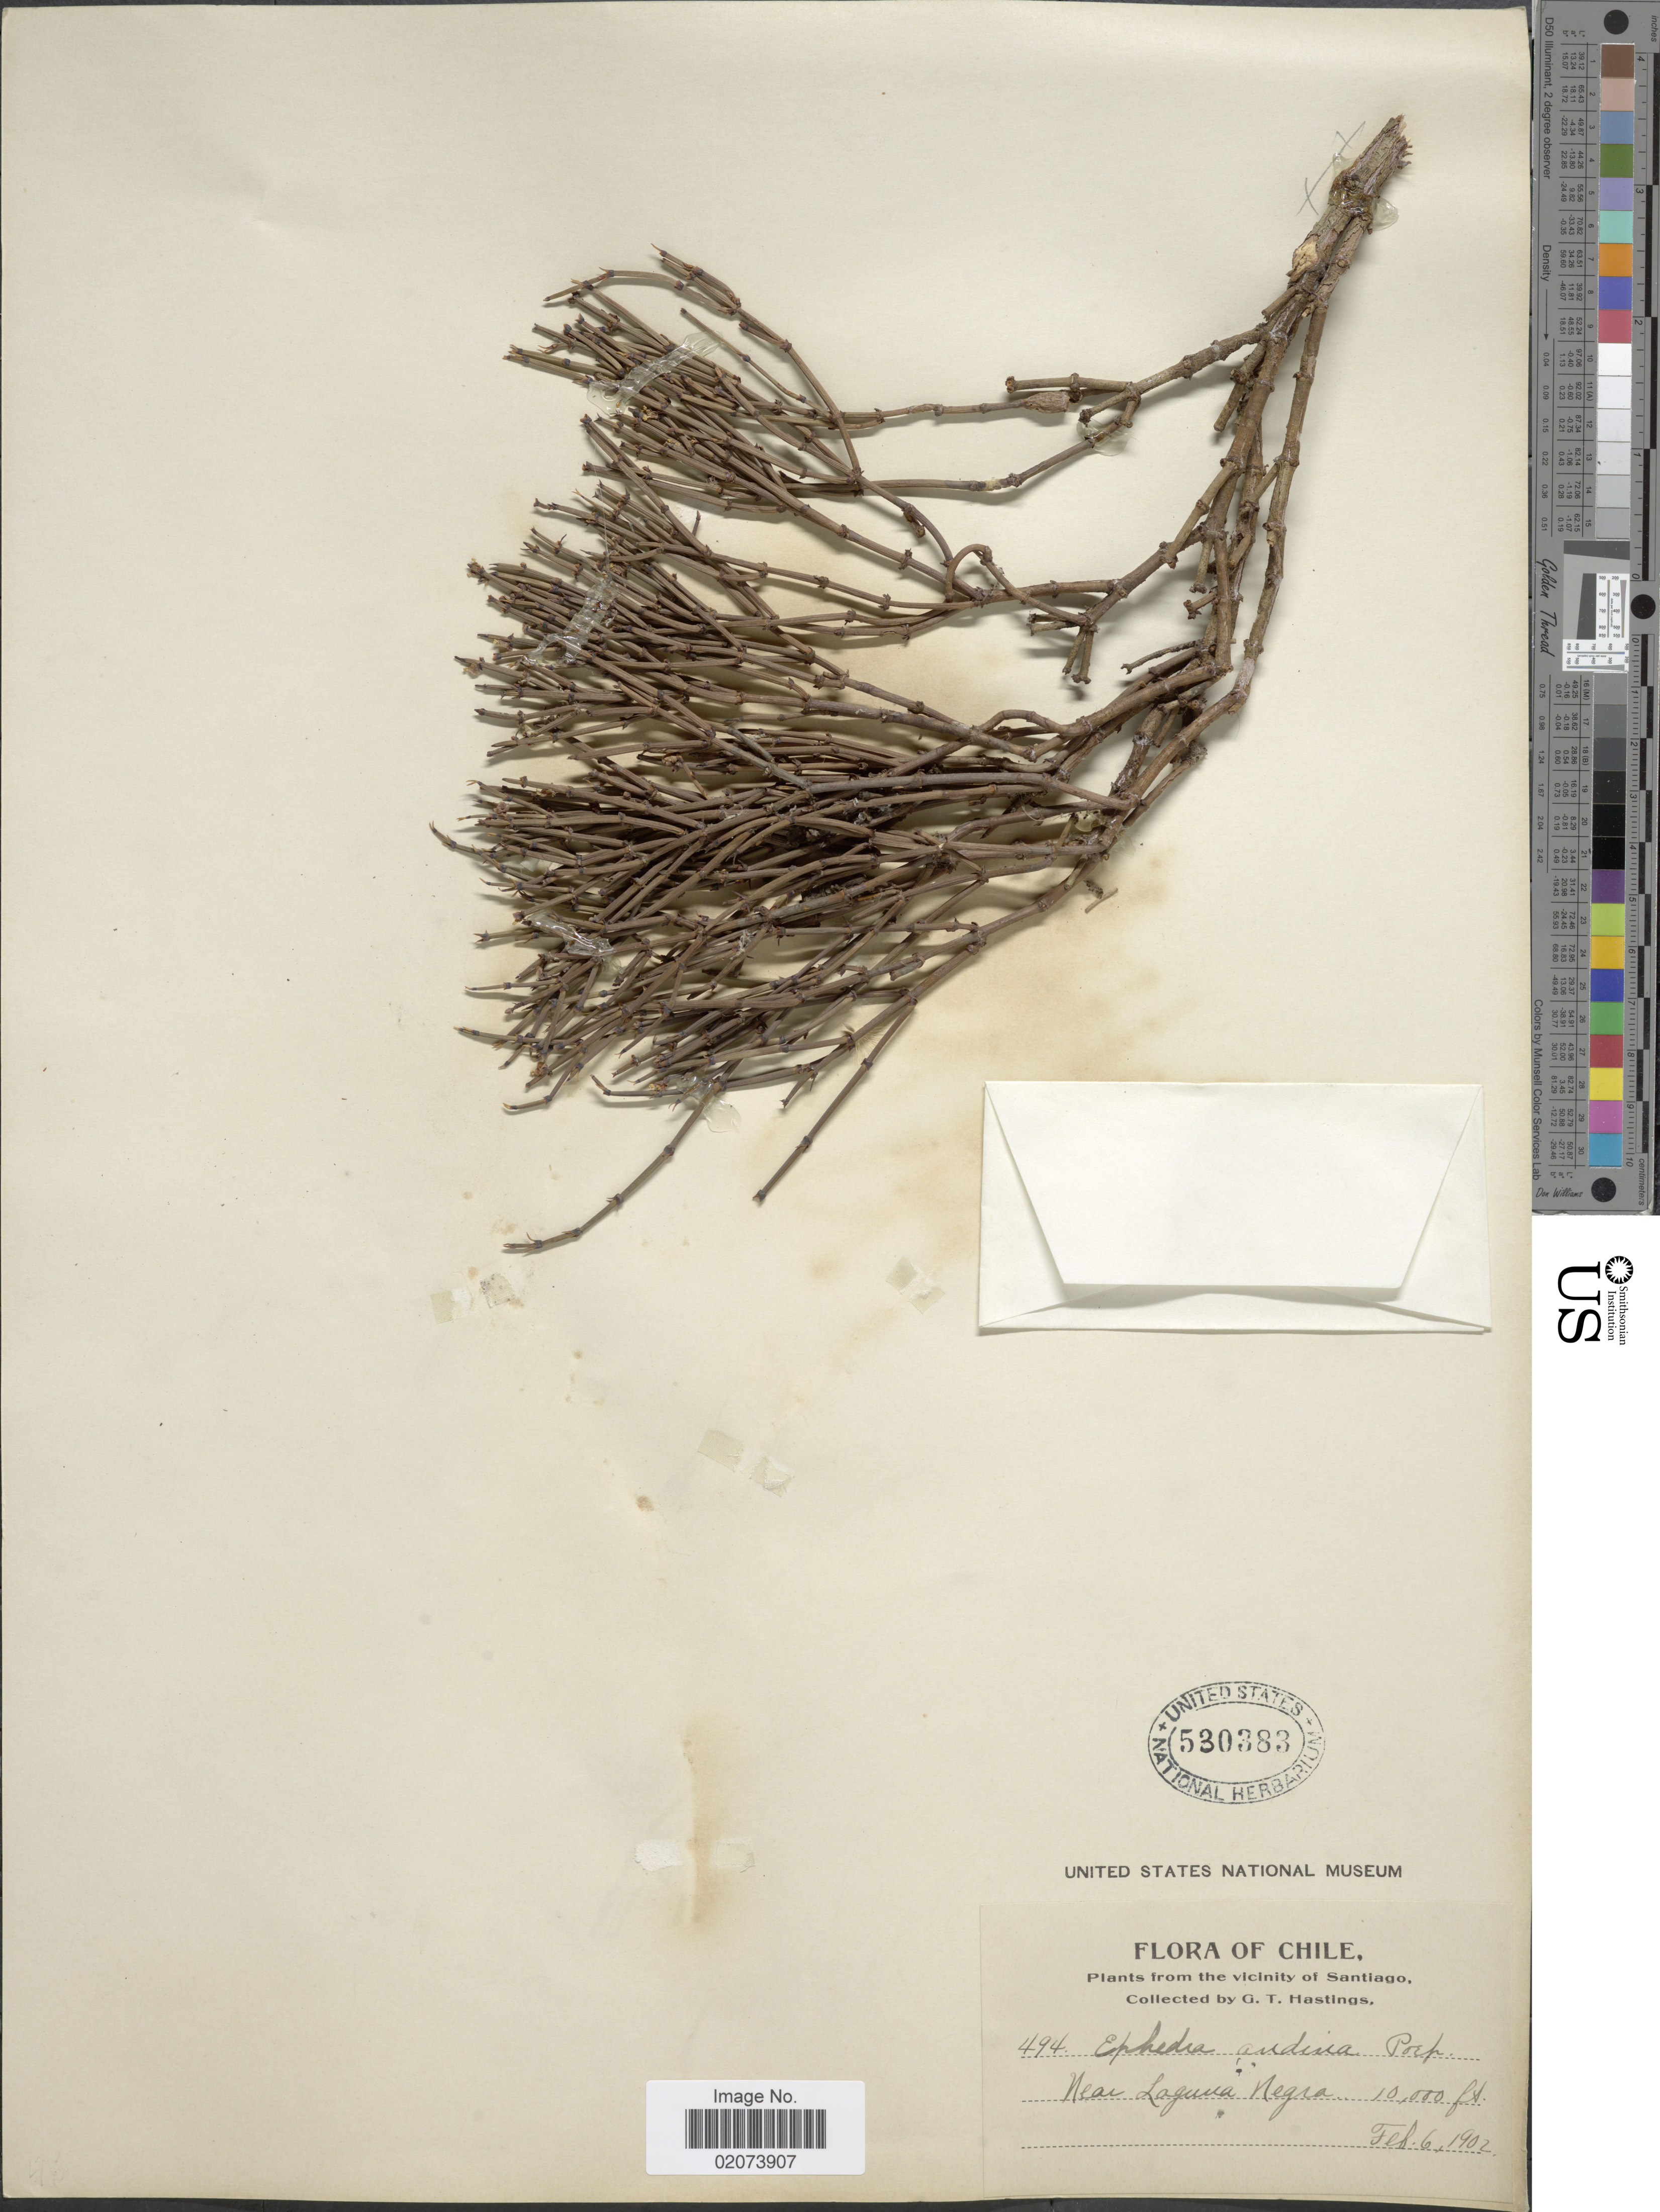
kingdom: Plantae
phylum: Tracheophyta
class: Gnetopsida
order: Ephedrales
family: Ephedraceae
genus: Ephedra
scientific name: Ephedra chilensis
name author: C. Presl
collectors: G. Hastings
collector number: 494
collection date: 1902-02-06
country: Chile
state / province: Región Metropolitana (RM)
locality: Vicinity of Santiago, near Laguna Negra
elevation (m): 3048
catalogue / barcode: US 530383